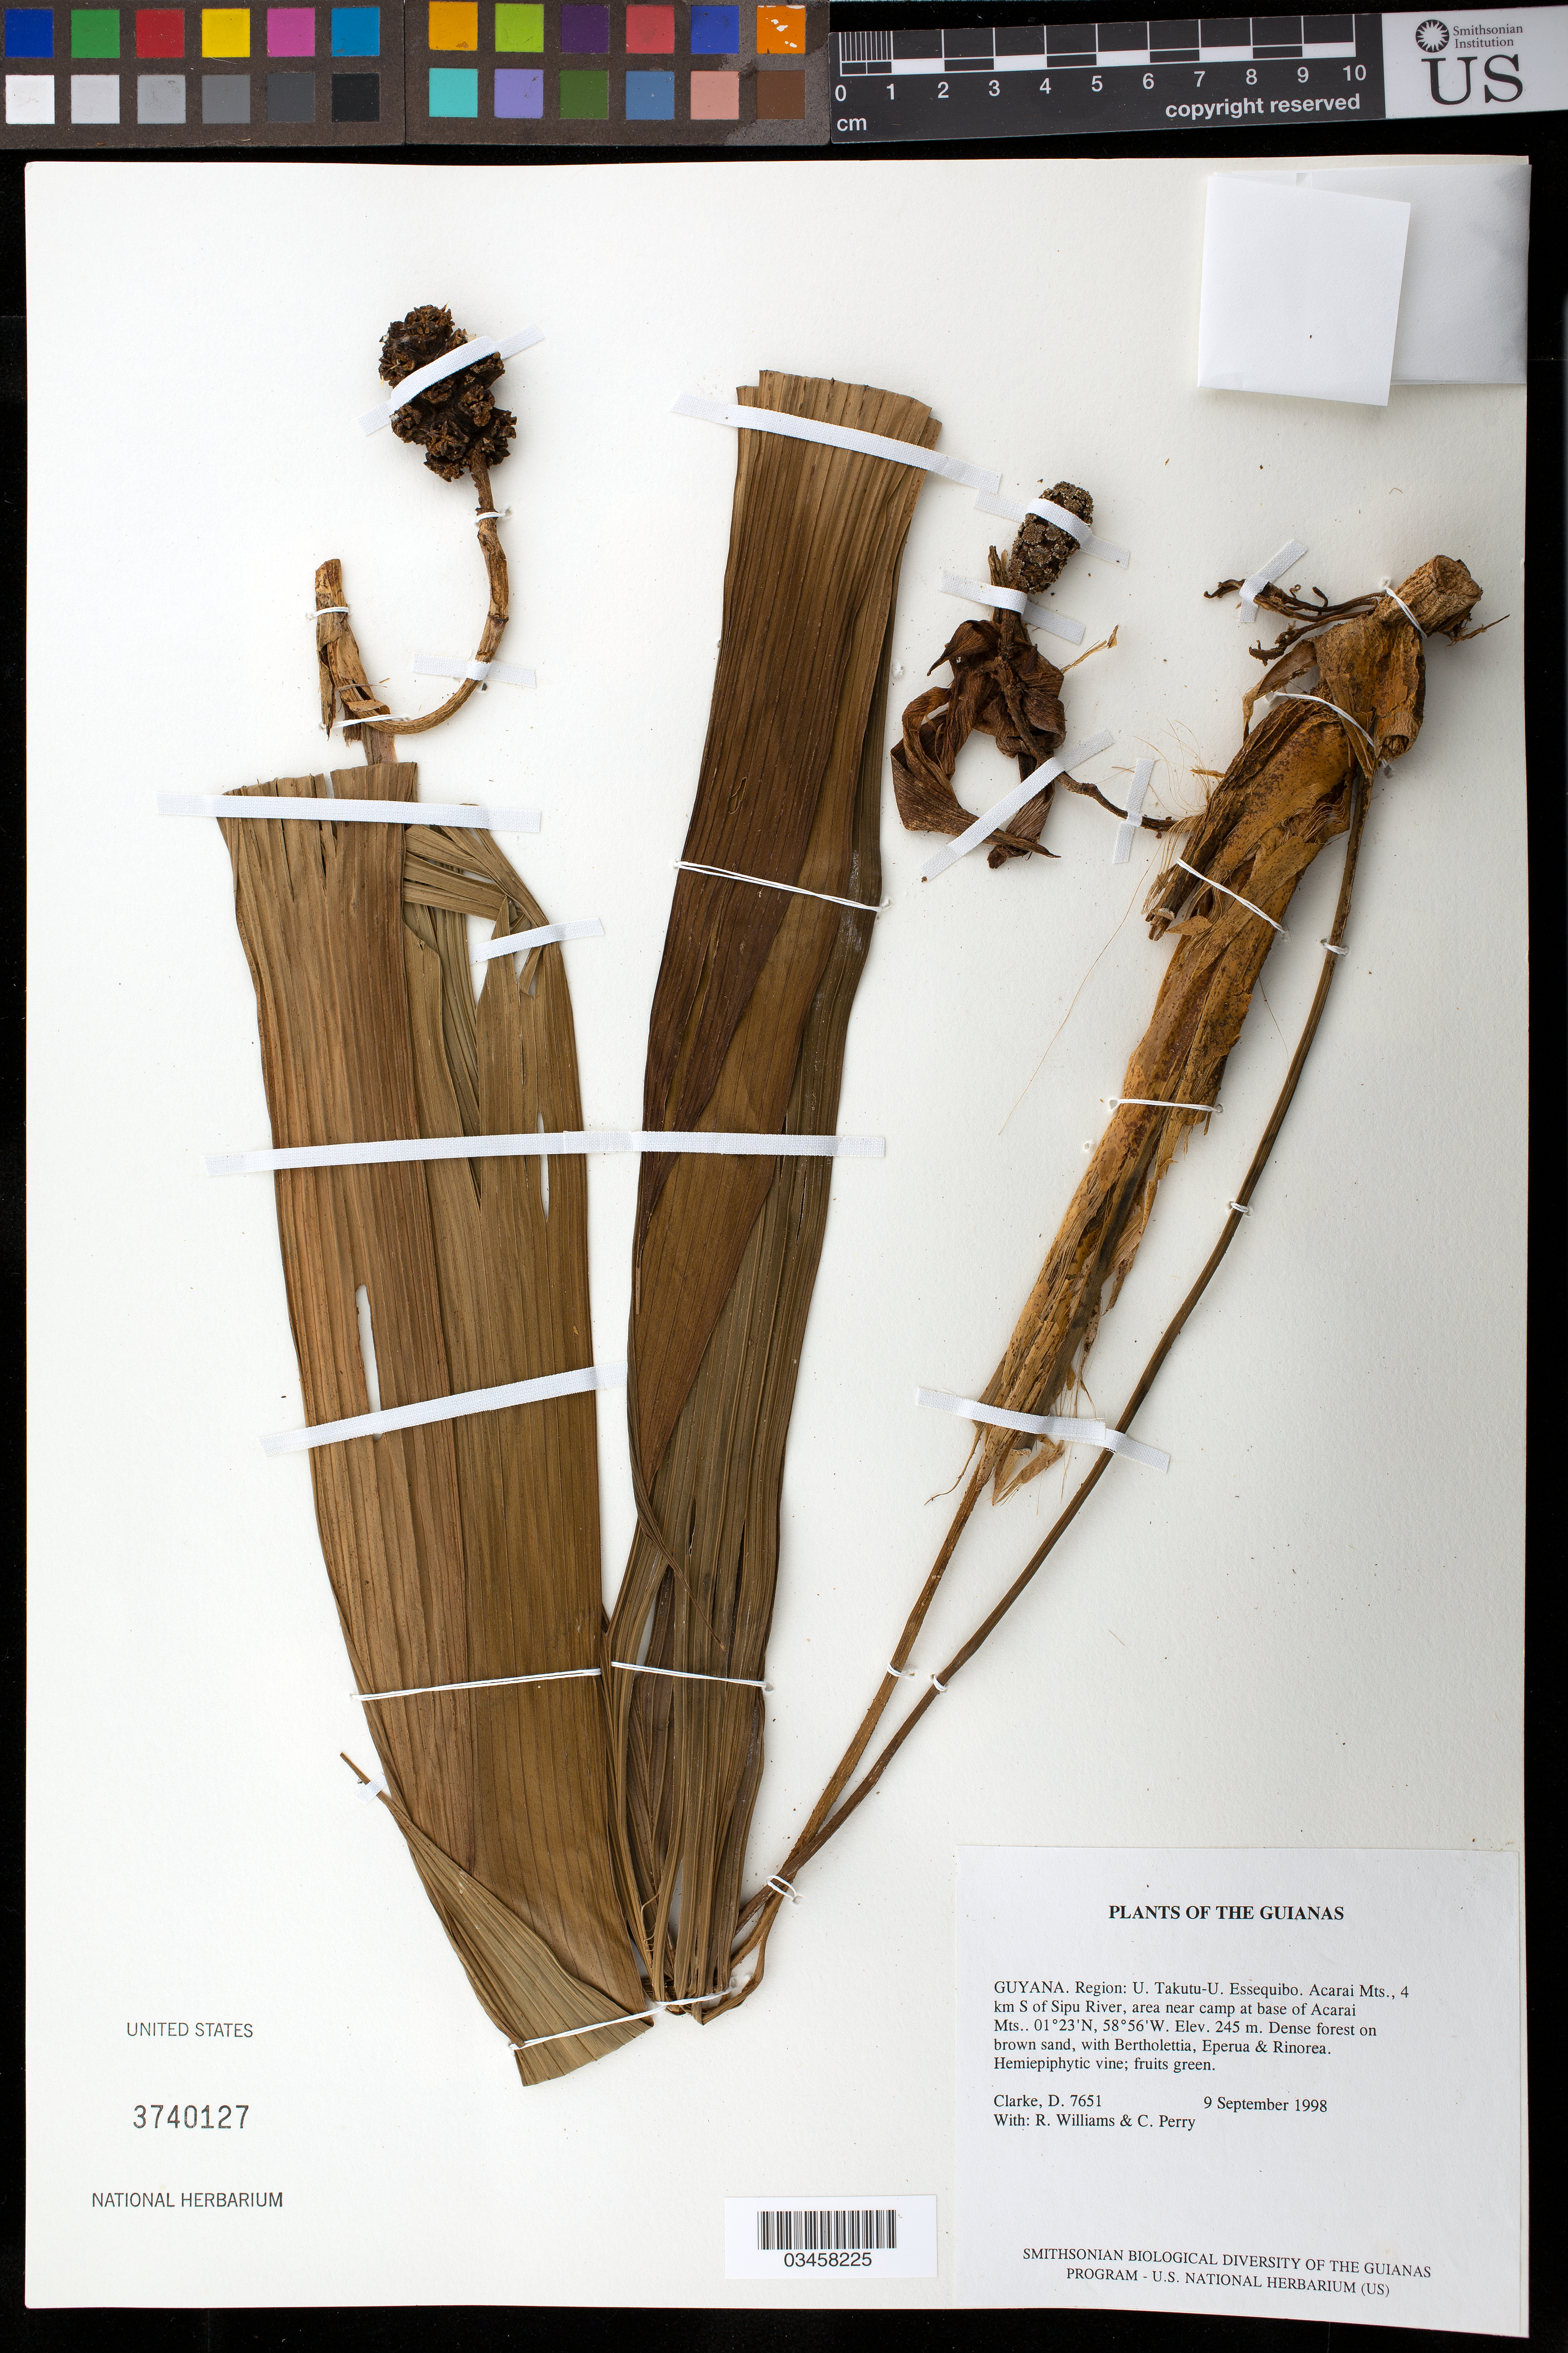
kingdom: Plantae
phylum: Tracheophyta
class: Liliopsida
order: Pandanales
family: Cyclanthaceae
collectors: H. D. Clarke, R. Williams & C. Perry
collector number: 7651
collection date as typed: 9 September 1998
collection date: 1998-09-09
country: Guyana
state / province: U. Takutu-U. Essequibo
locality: Acarai Mts., 4 km S of Sipu River, area near camp at base of Acarai Mts.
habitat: Dense forest on brown sand, with Bertholettia, Eperua & Rinorea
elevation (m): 245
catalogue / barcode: US 3740127